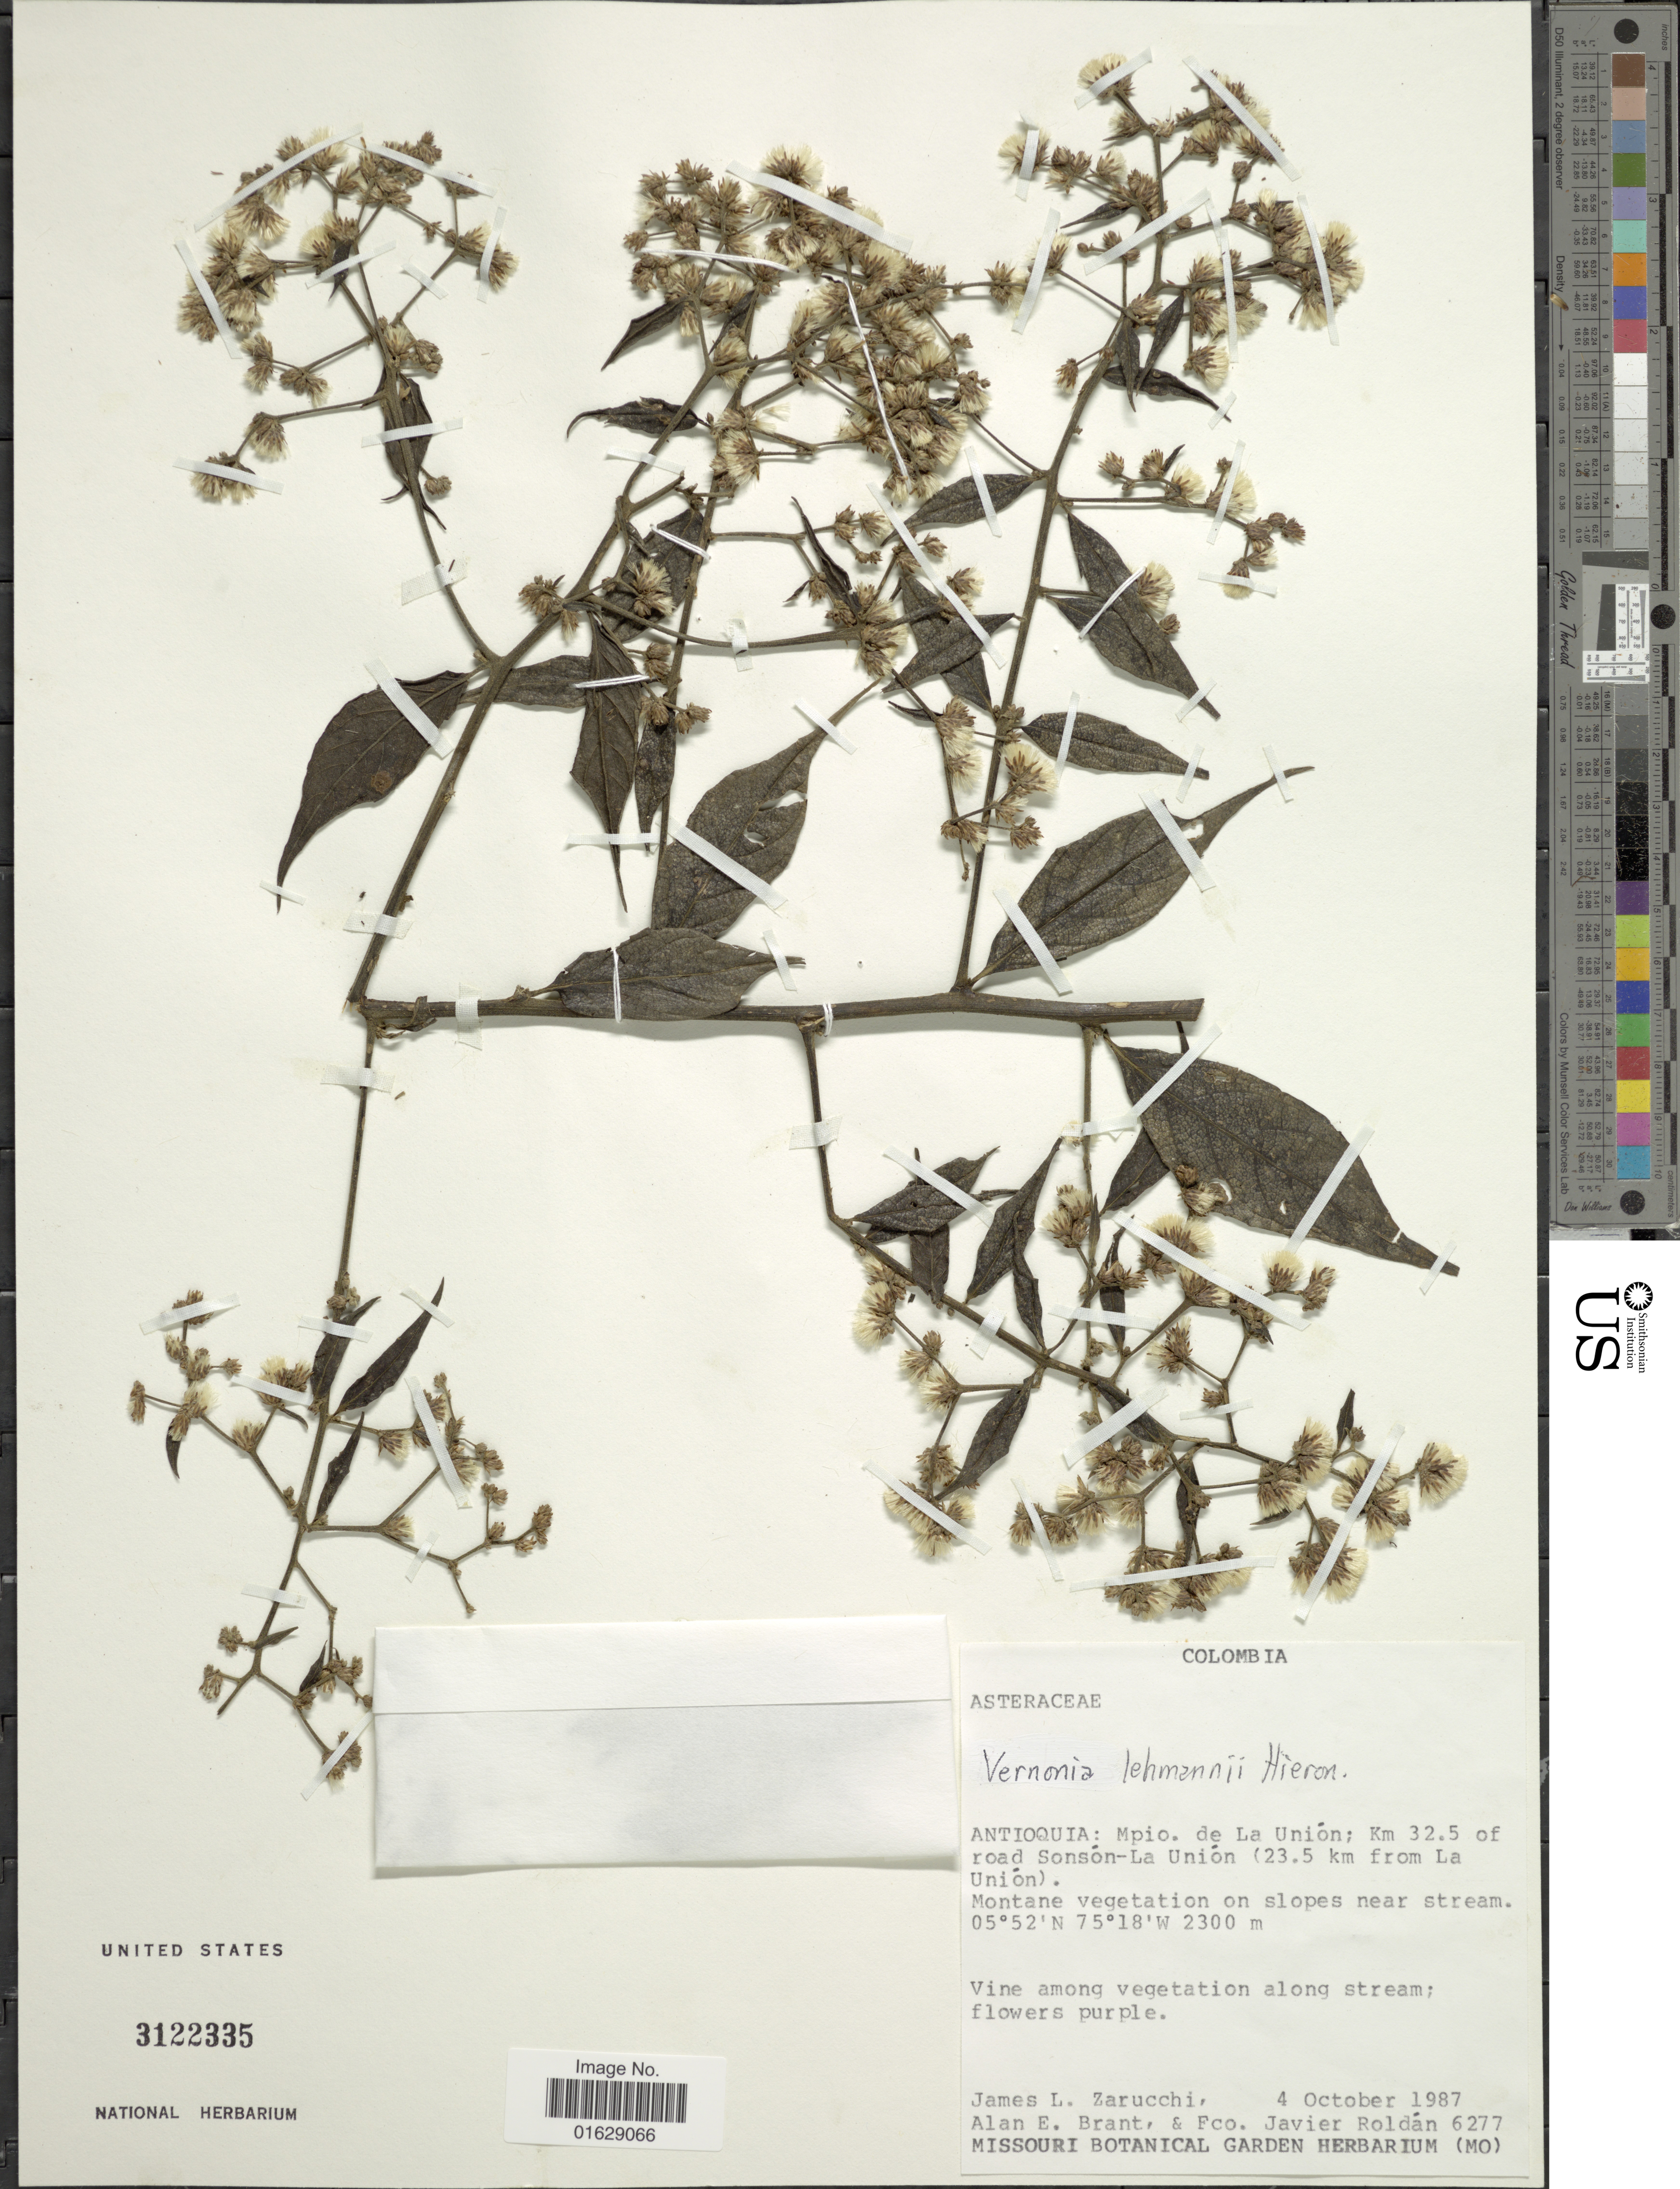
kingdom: Plantae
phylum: Tracheophyta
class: Magnoliopsida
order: Asterales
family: Asteraceae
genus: Lepidaploa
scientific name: Lepidaploa lehmannii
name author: (Hieron.) H. Rob.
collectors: J. L. Zarucchi, A. Brant & F. J. Roldán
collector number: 6277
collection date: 1987-10-04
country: Colombia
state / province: Antioquia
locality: Mpio. de La Union; Km 32.5 of road Sonson-La Union (23.5 km from La Union).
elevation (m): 2300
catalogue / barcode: US 3122335